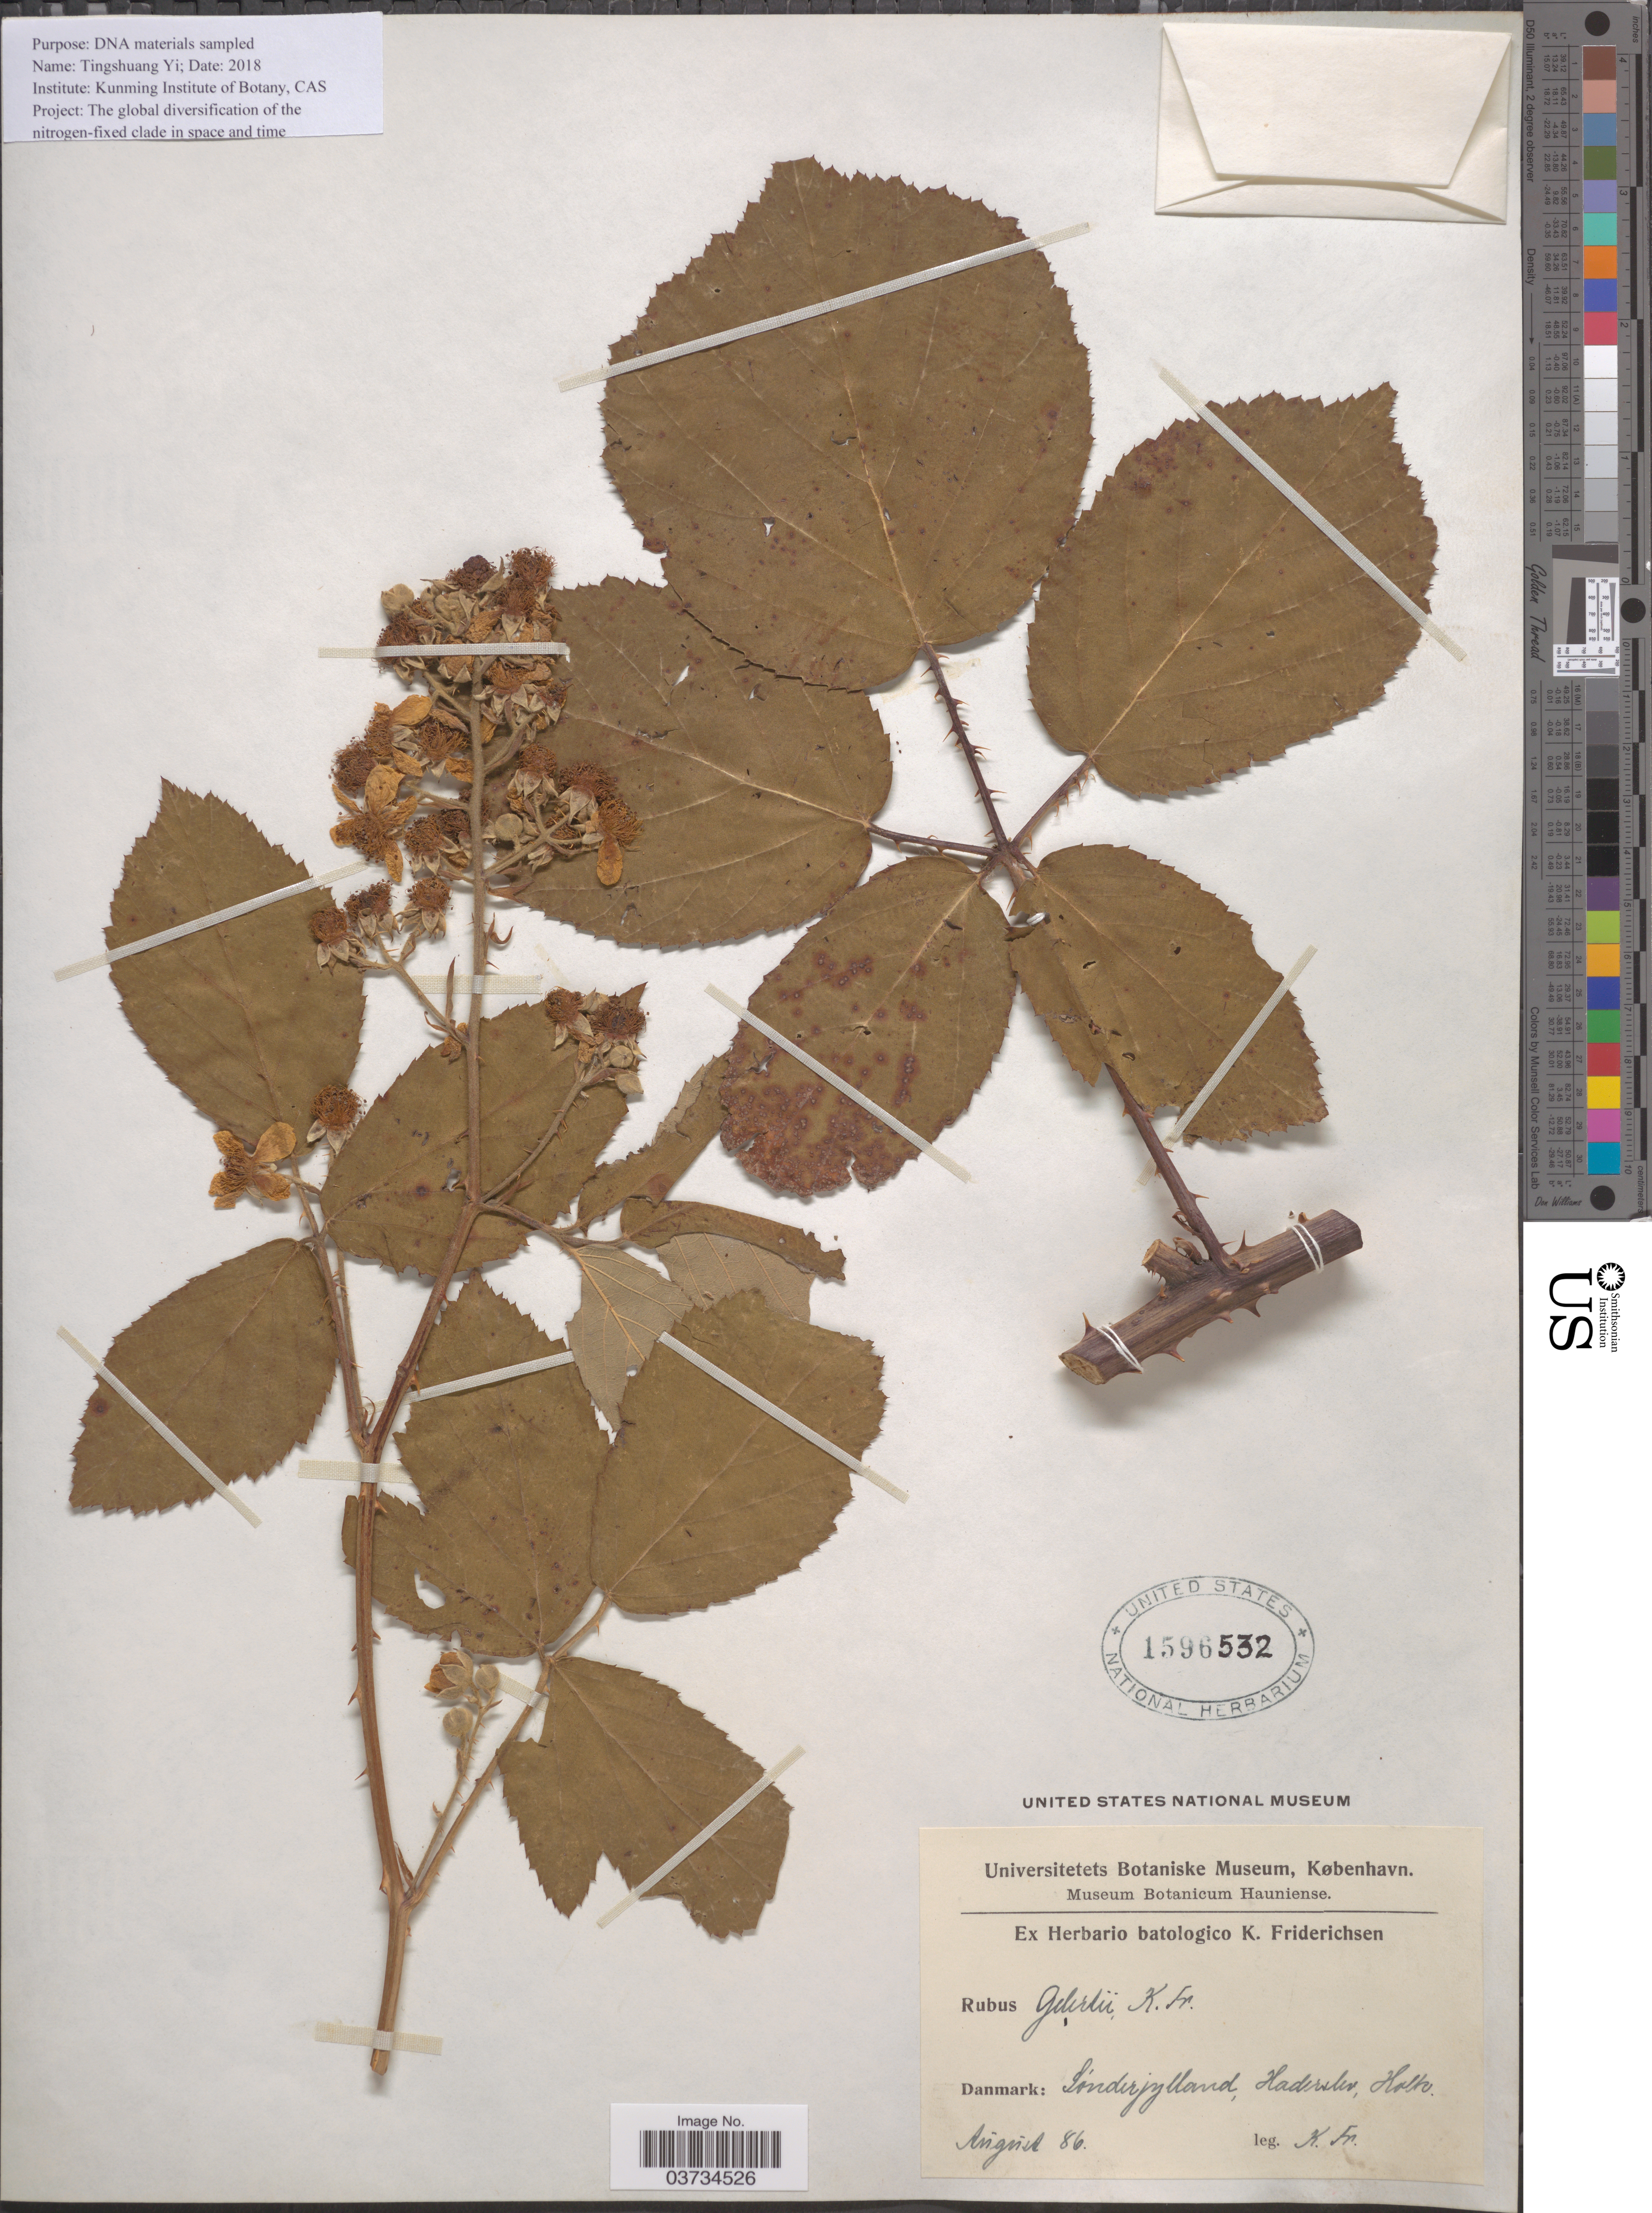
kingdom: Plantae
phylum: Tracheophyta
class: Magnoliopsida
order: Rosales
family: Rosaceae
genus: Rubus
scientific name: Rubus gelertii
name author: Frid.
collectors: K. Friderichsen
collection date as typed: Transcribed d/m/y: /8/86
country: Denmark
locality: Sónderjylland, Haderslev, Holte.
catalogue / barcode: US 1596532